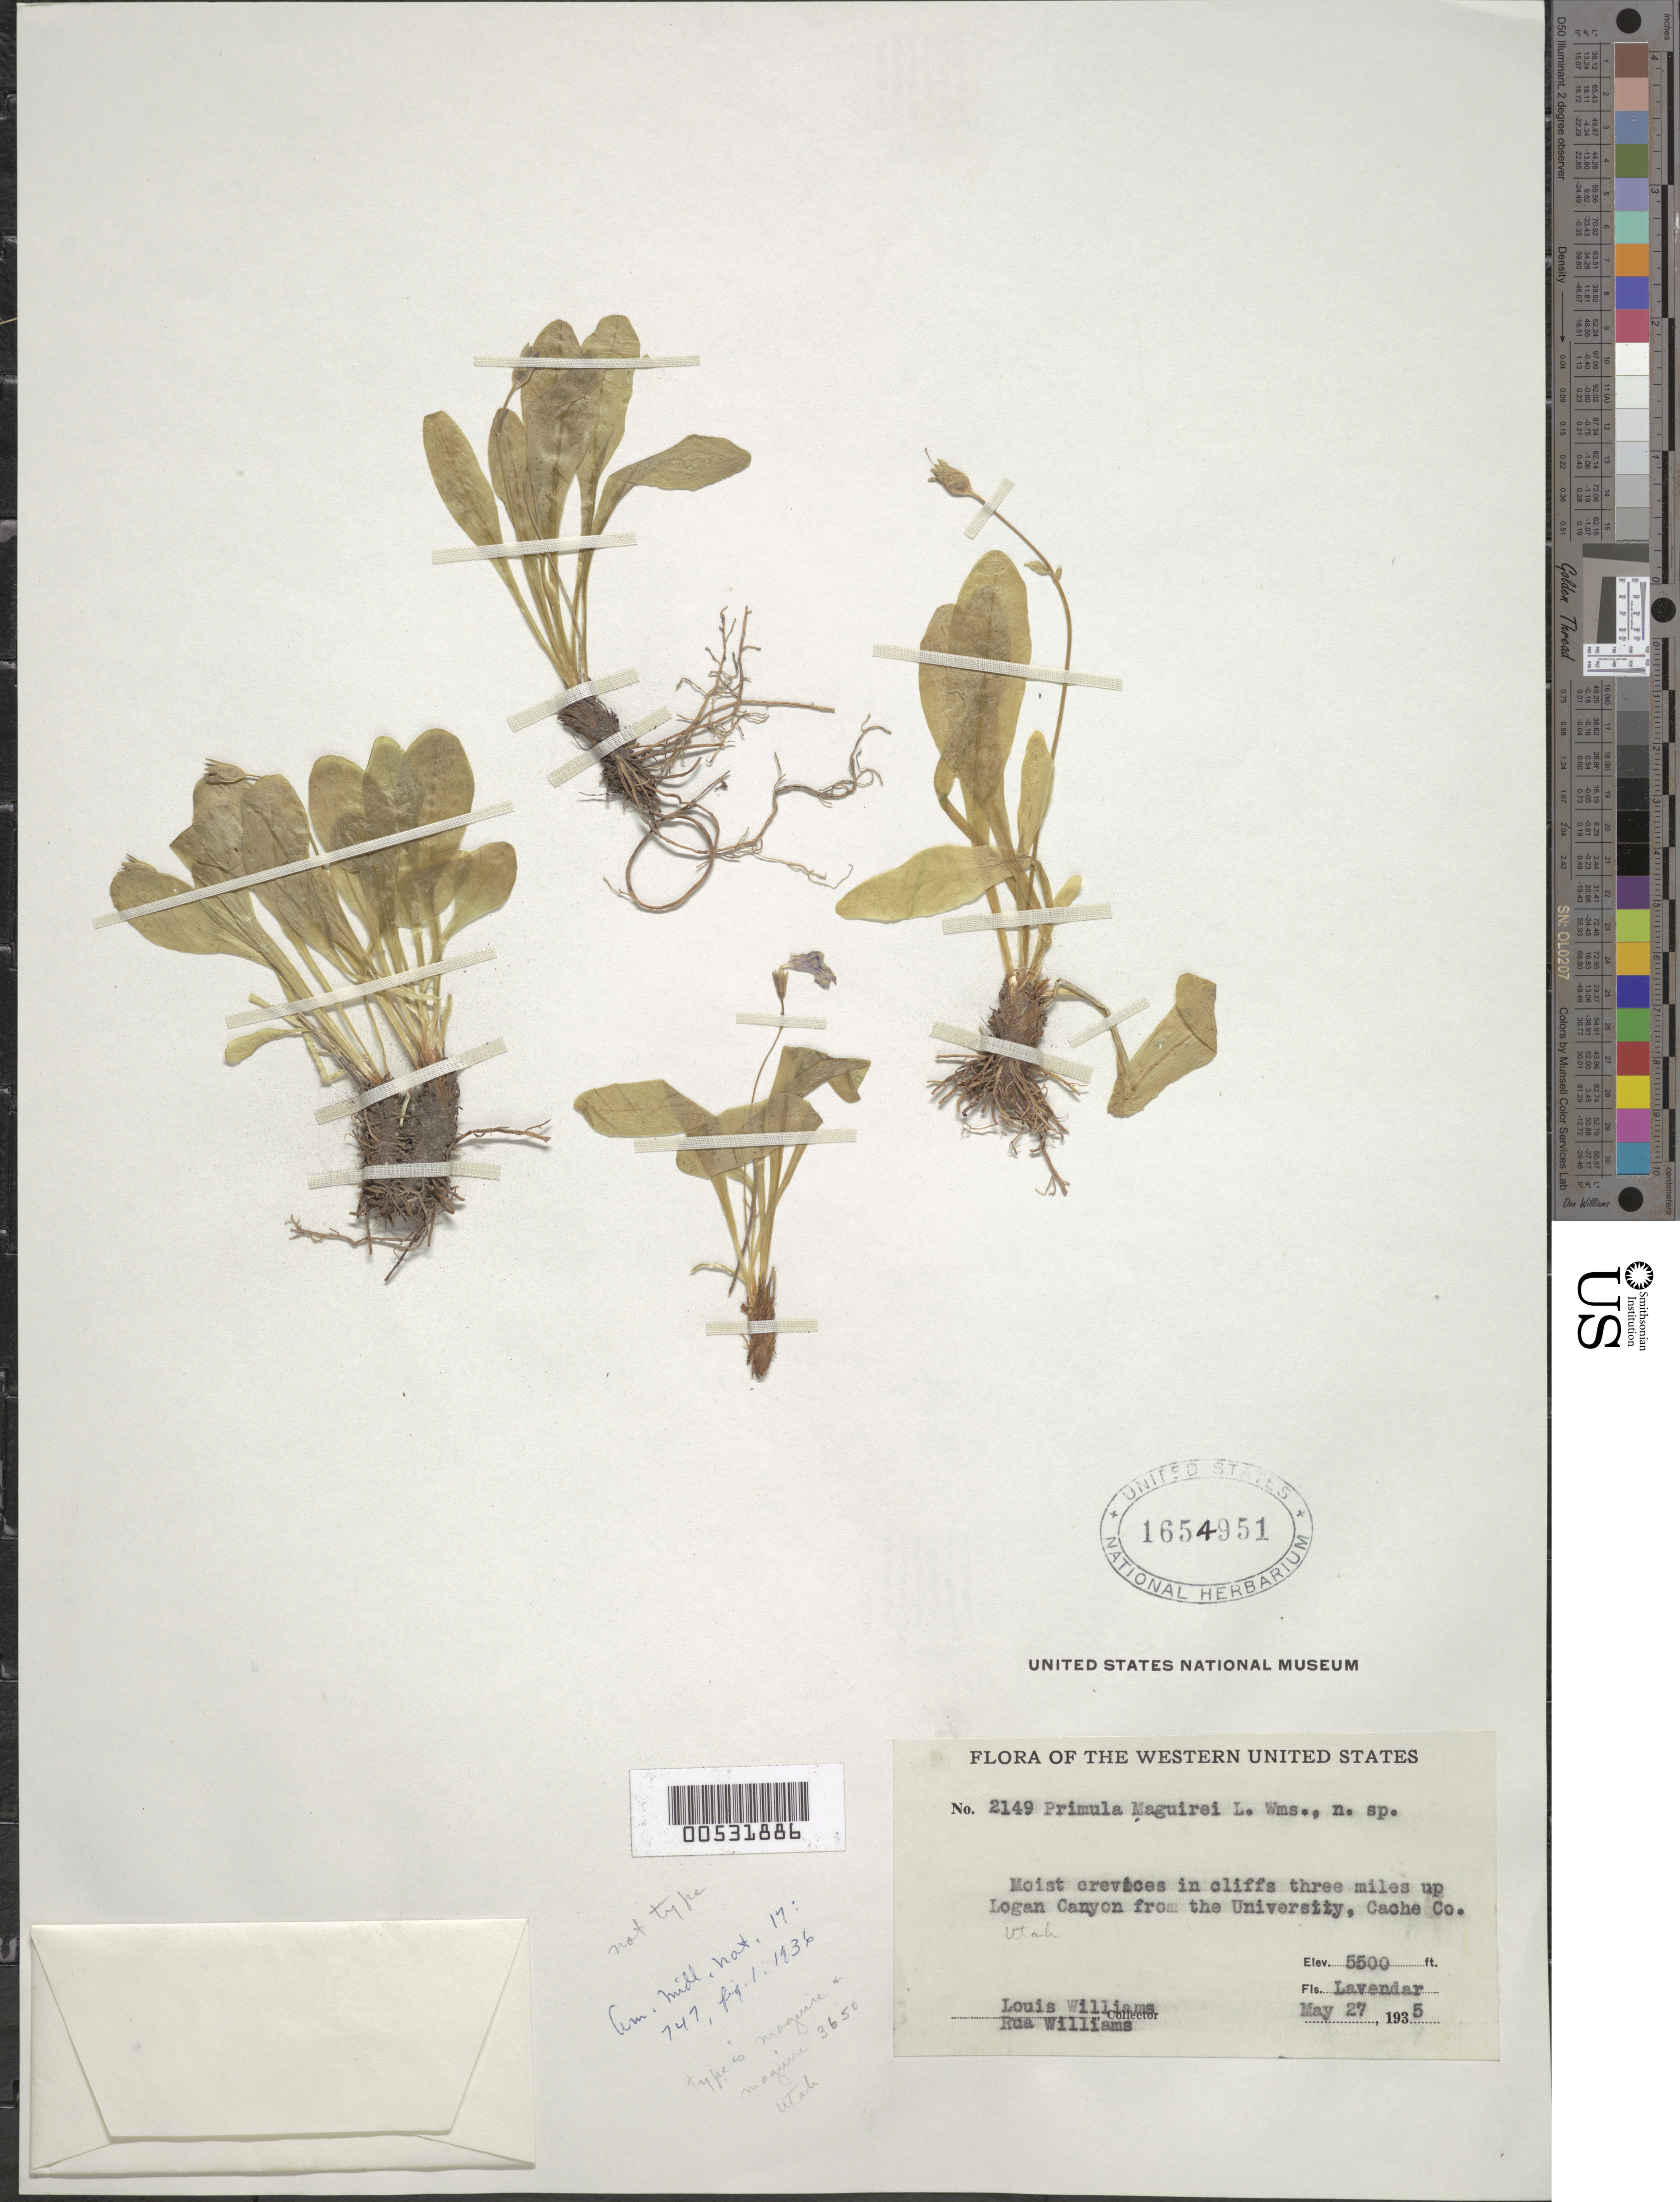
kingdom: Plantae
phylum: Tracheophyta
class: Magnoliopsida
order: Ericales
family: Primulaceae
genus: Primula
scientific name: Primula maguirei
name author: L.O. Williams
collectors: Ll. Williams & R. Williams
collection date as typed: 27 May 1935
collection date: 1935-05-27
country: United States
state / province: Utah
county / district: Cache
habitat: Moist crevices in cliffs.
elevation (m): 1676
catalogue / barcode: US 1654951